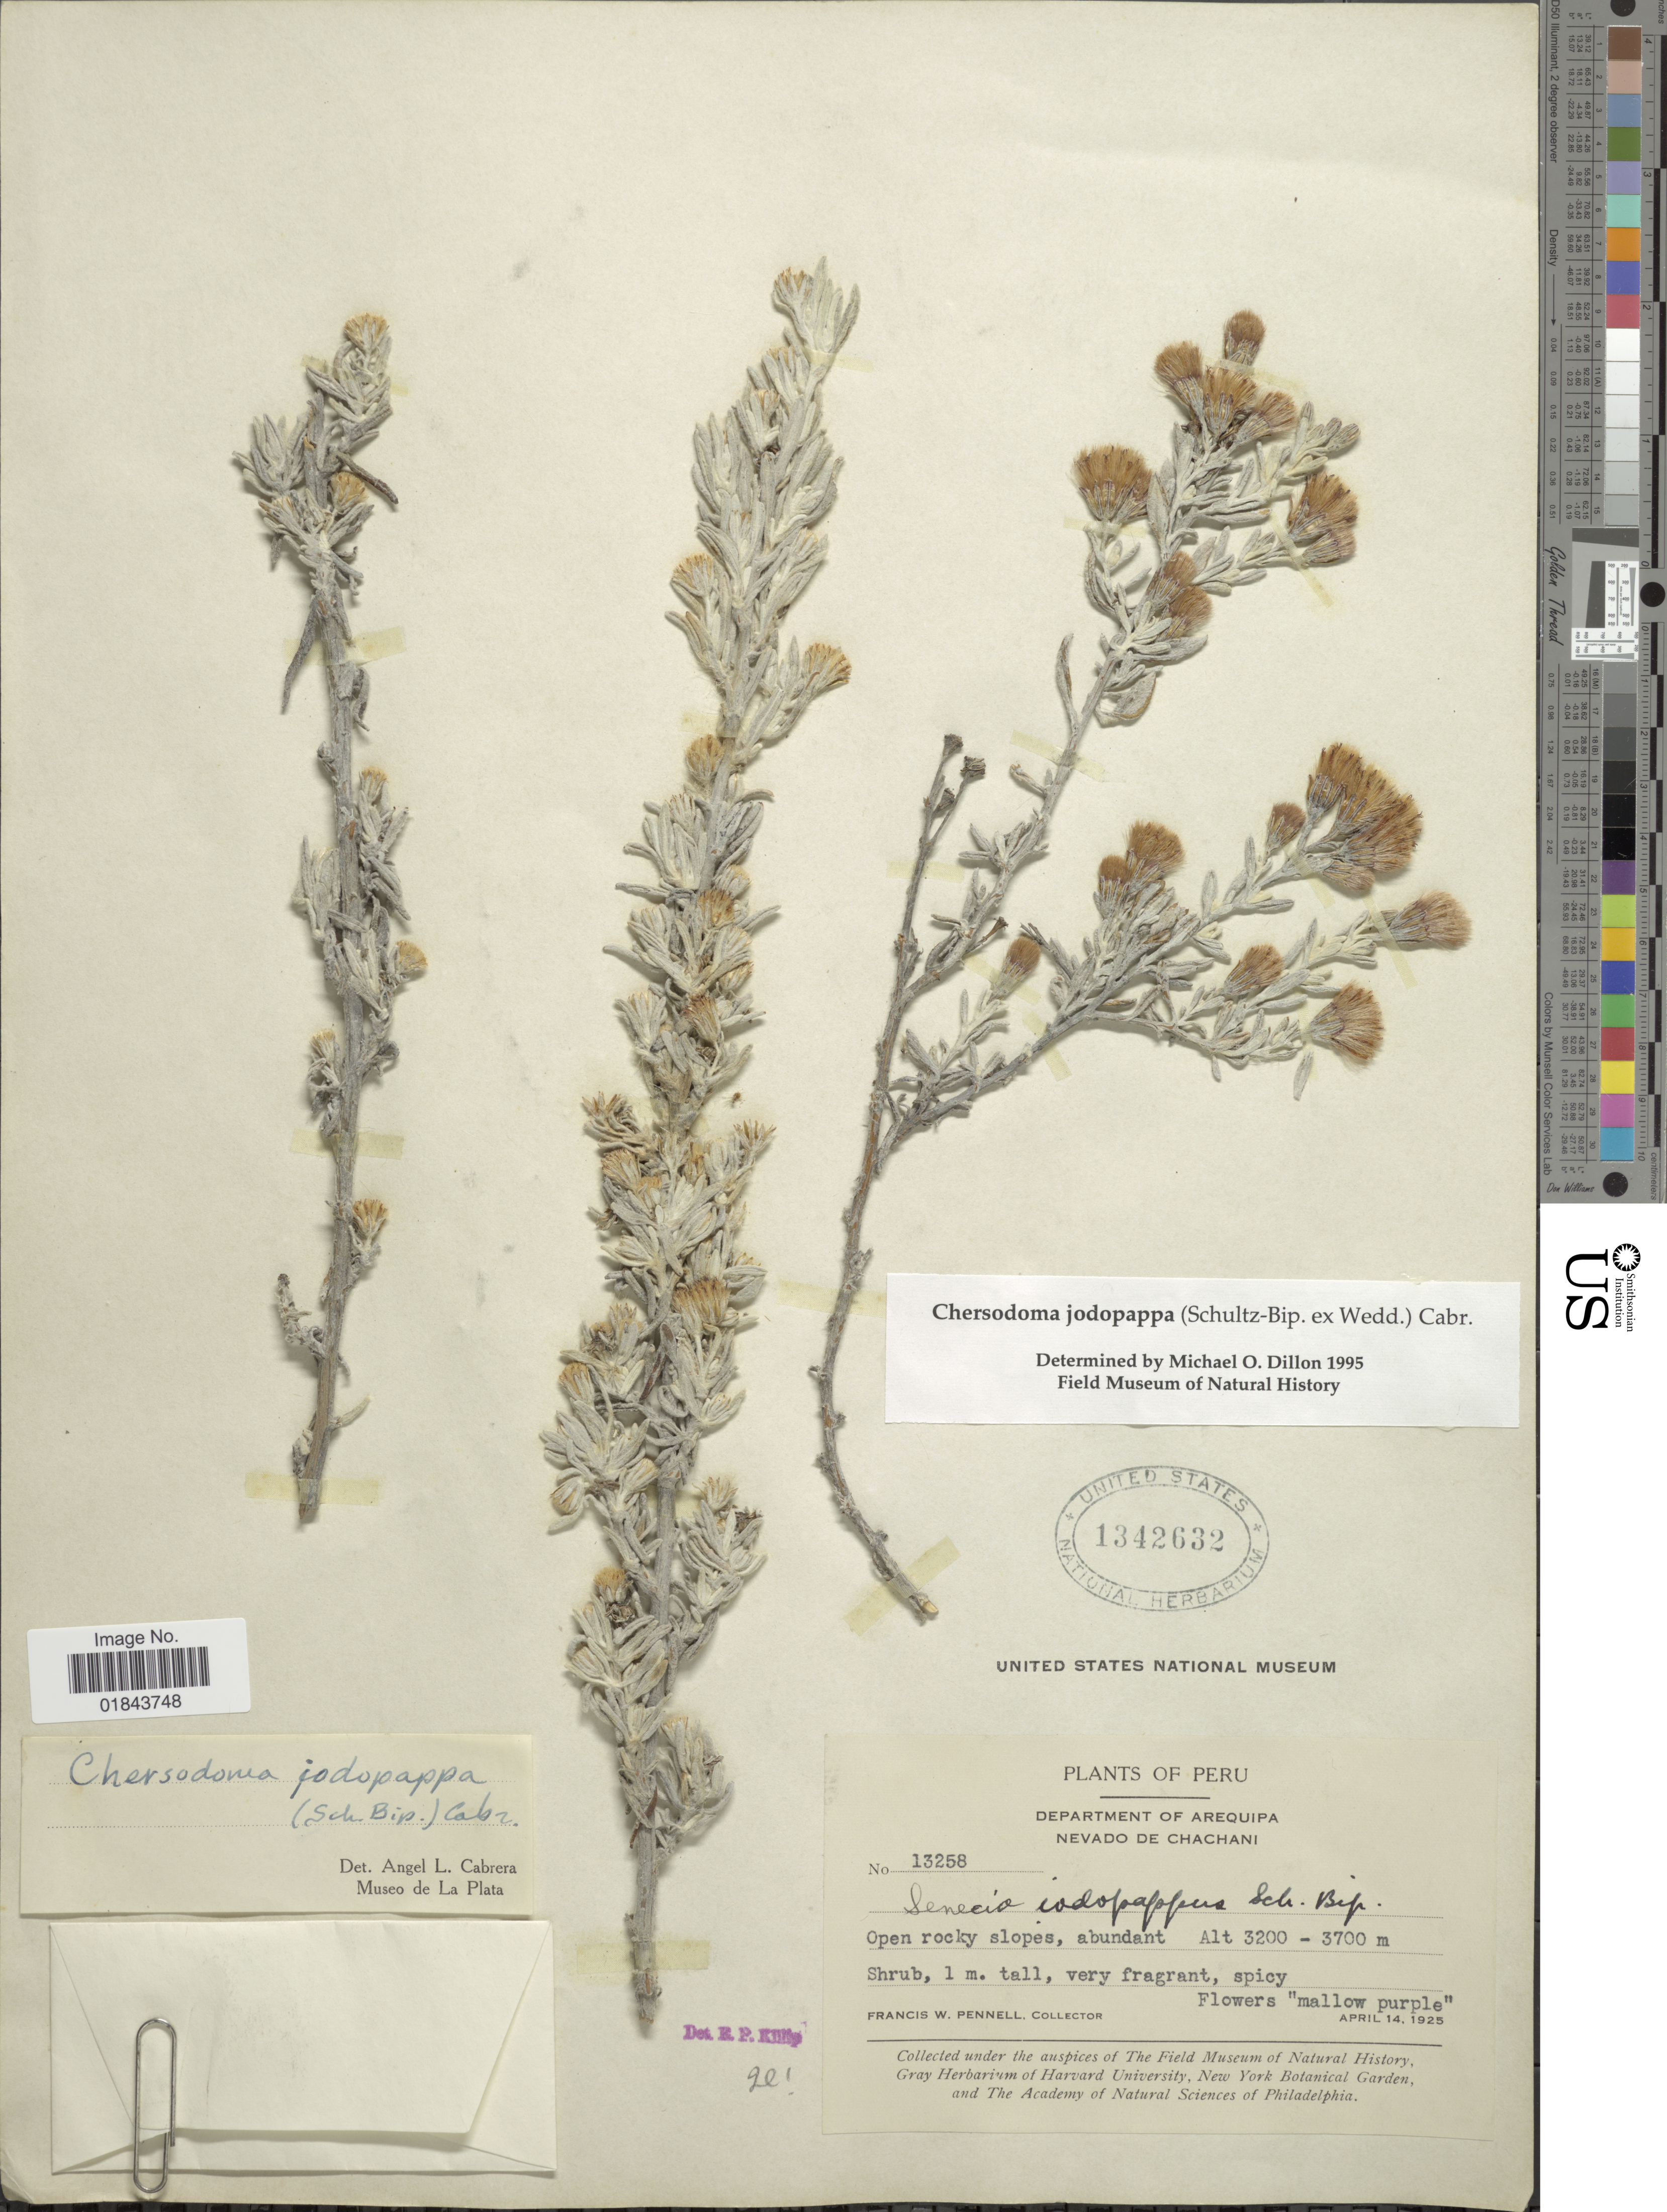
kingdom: Plantae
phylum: Tracheophyta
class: Magnoliopsida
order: Asterales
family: Asteraceae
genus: Chersodoma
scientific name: Chersodoma jodopappa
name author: (Sch. Bip.) Cabrera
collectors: F. W. Pennell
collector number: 13258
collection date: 1925-04-14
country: Peru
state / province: Arequipa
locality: Department of Arequipa. Nevado de Chachani. Open rocky slopes, abundant.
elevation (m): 3200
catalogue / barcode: US 1342632